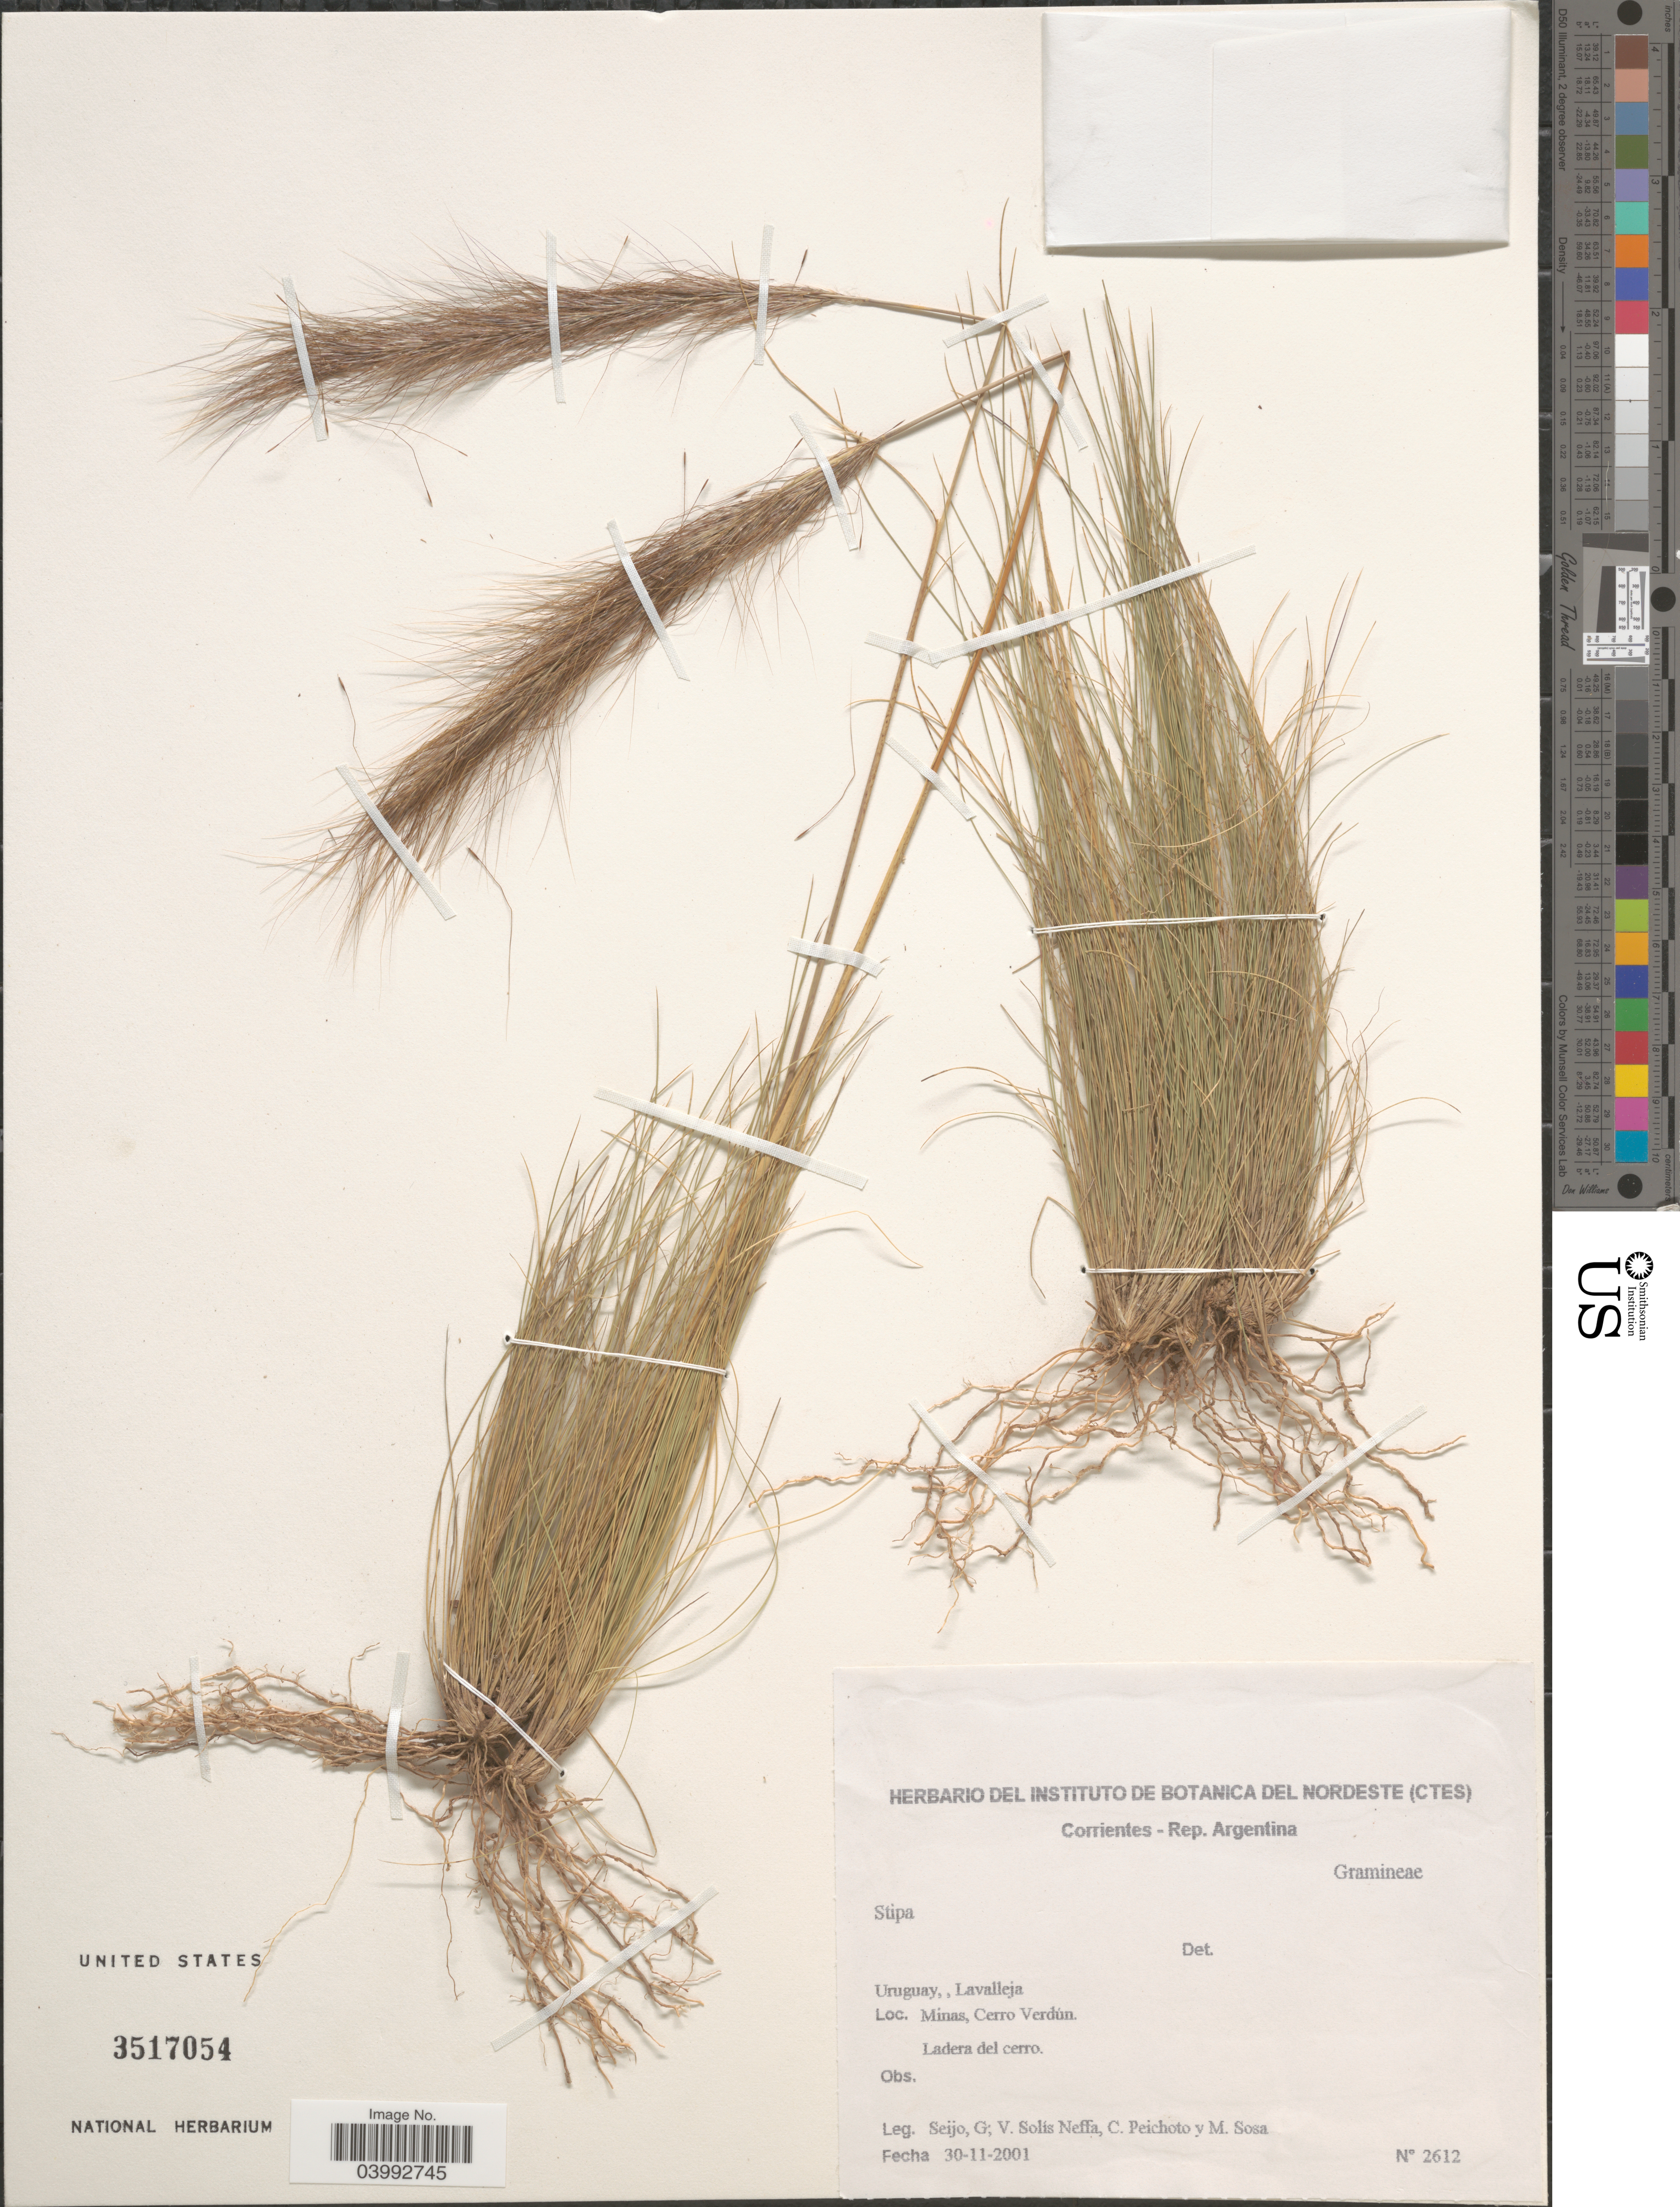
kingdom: Plantae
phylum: Tracheophyta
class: Liliopsida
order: Poales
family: Poaceae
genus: Jarava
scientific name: Jarava sp.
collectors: G. Seijo, V. Solis Neffa, C. Peichoto & M. Sosa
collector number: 2612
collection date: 2001-11-30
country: Uruguay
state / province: Lavalleja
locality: Minas, Cerro Verdún. Ladera del cerro.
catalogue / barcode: US 3517054